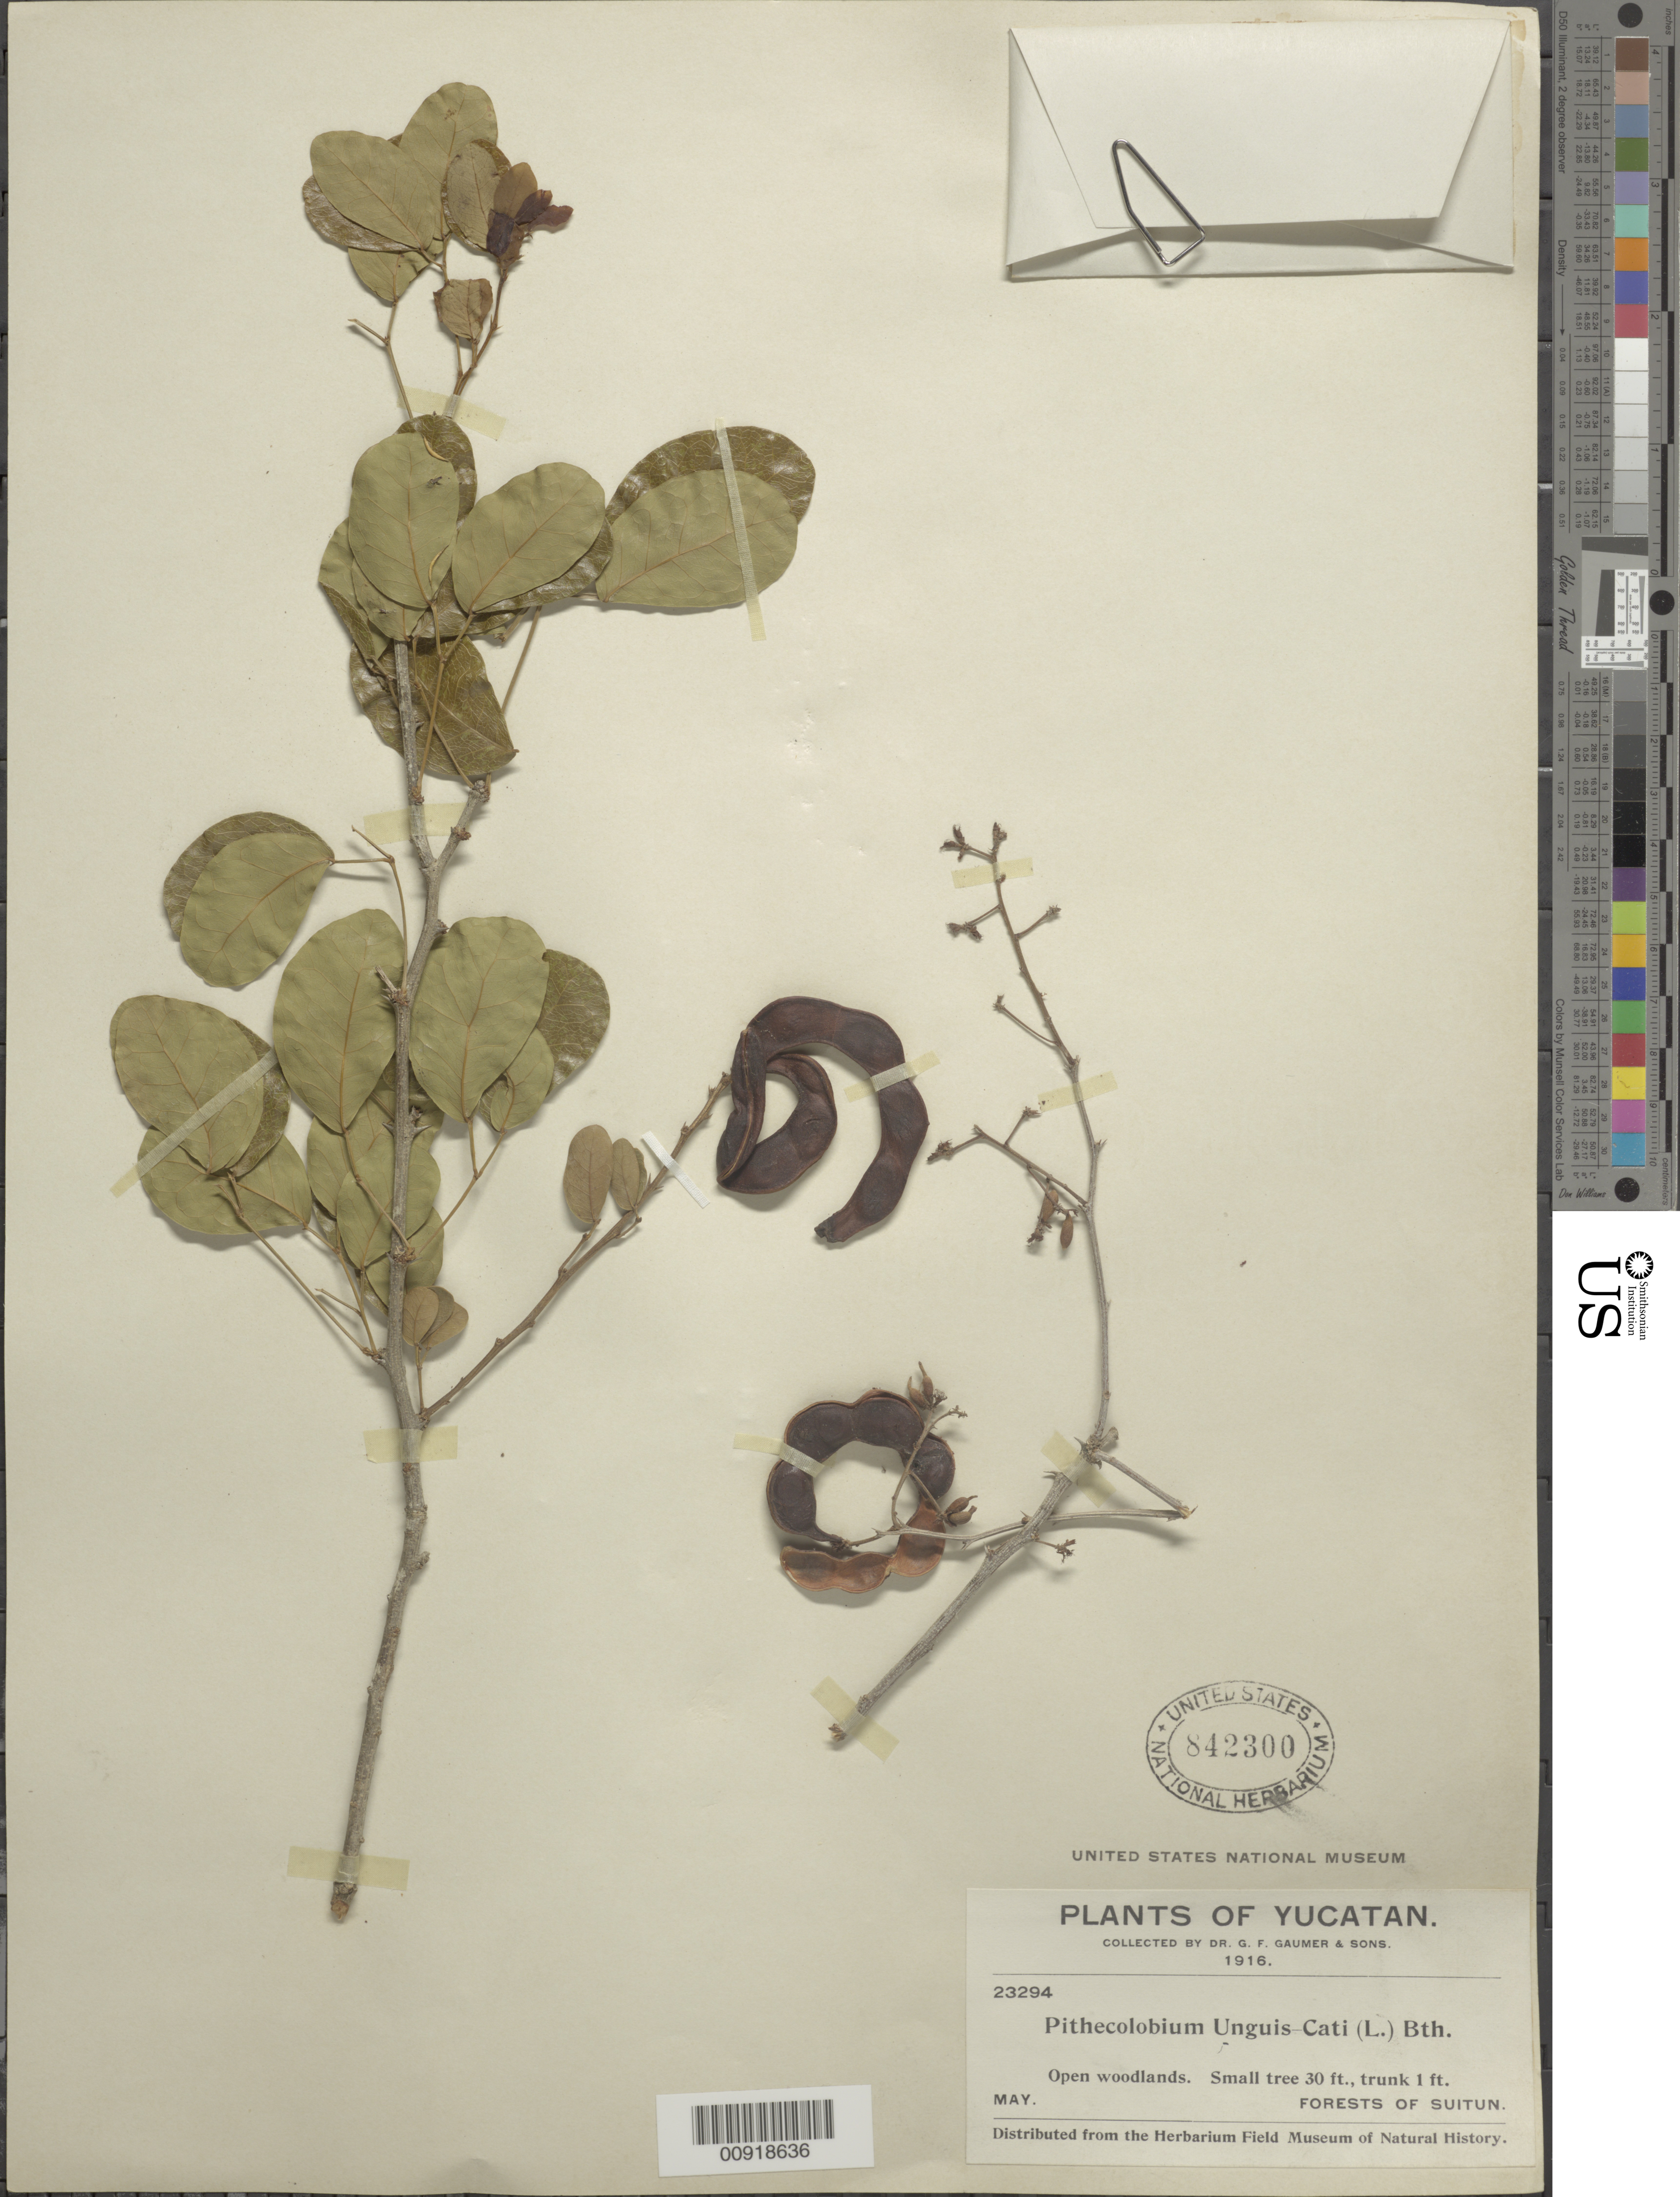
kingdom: Plantae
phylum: Tracheophyta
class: Magnoliopsida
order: Fabales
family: Fabaceae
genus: Pithecellobium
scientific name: Pithecellobium unguis-cati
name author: (L.) Benth.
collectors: G. F. Gaumer & et al.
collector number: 23294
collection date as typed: May 1916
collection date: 1916-05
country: Mexico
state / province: Yucatán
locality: Forests of Suitun.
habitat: Open woodlands.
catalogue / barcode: US 842300